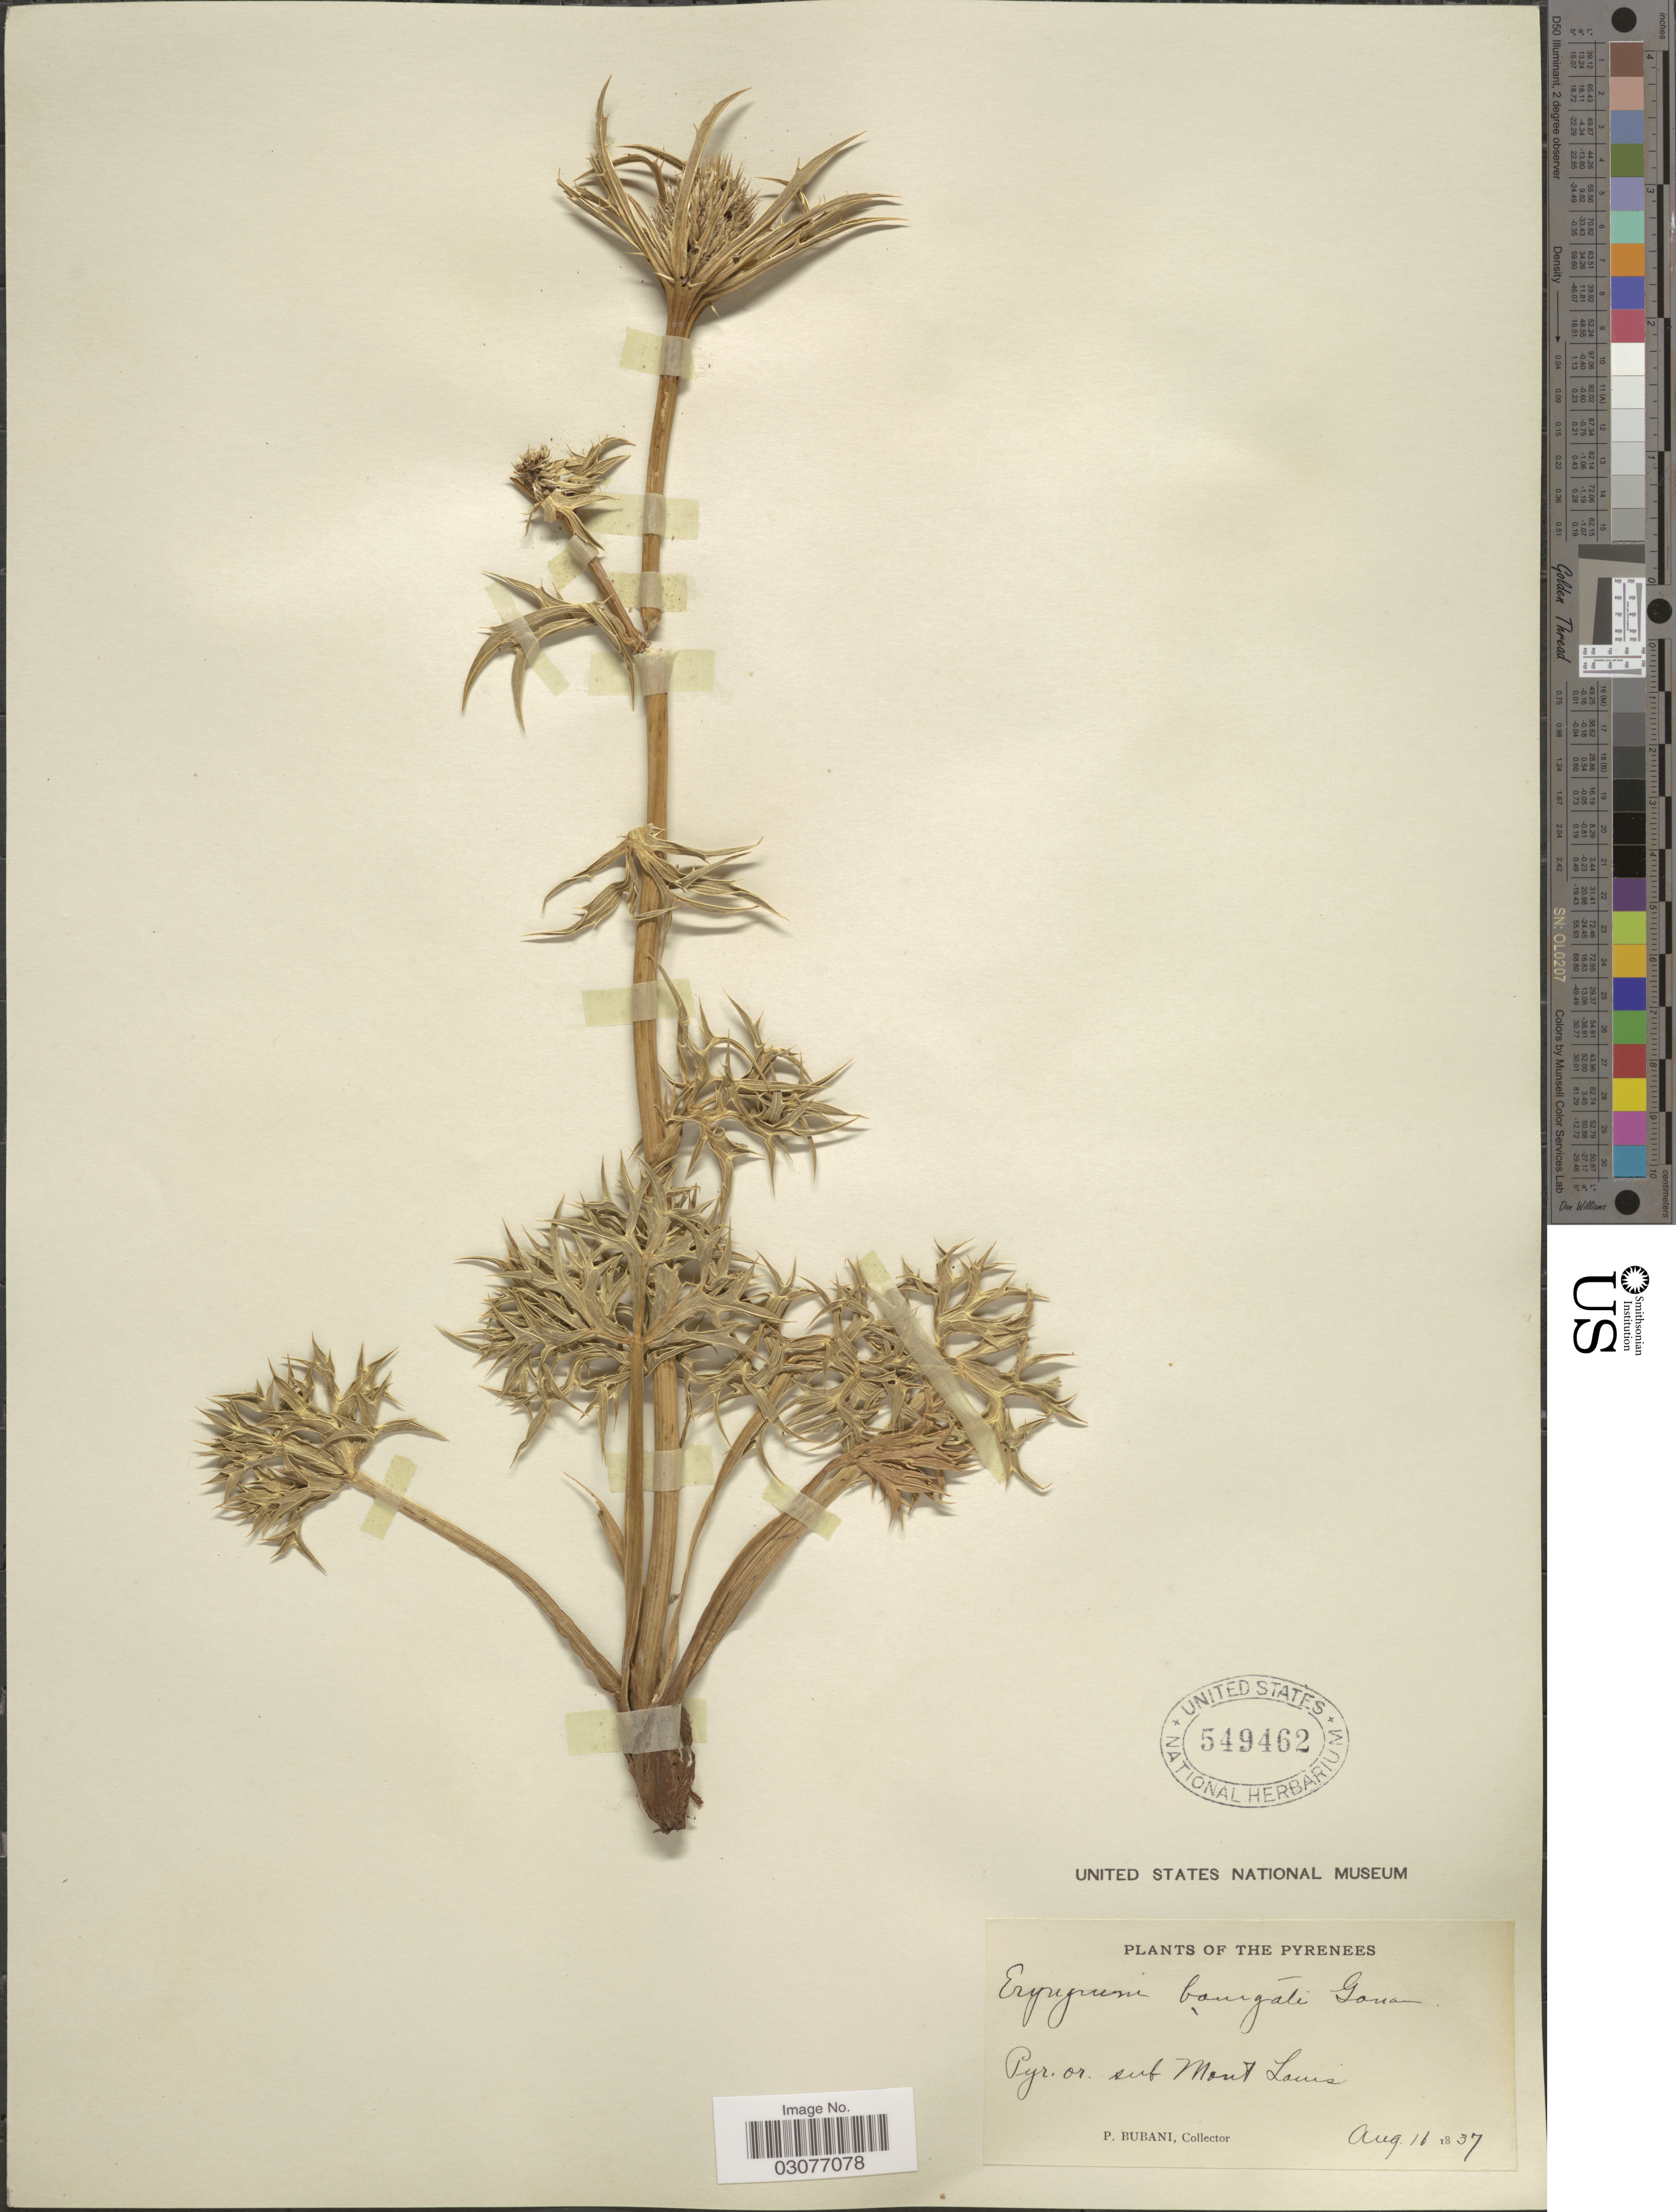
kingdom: Plantae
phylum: Tracheophyta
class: Magnoliopsida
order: Apiales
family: Apiaceae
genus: Eryngium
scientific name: Eryngium bourgatii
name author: Gouan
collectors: P. Bubani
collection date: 1837-08-16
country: France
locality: The Pyrenees. Pyr. or. sub Mont Louis.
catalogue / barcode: US 549462